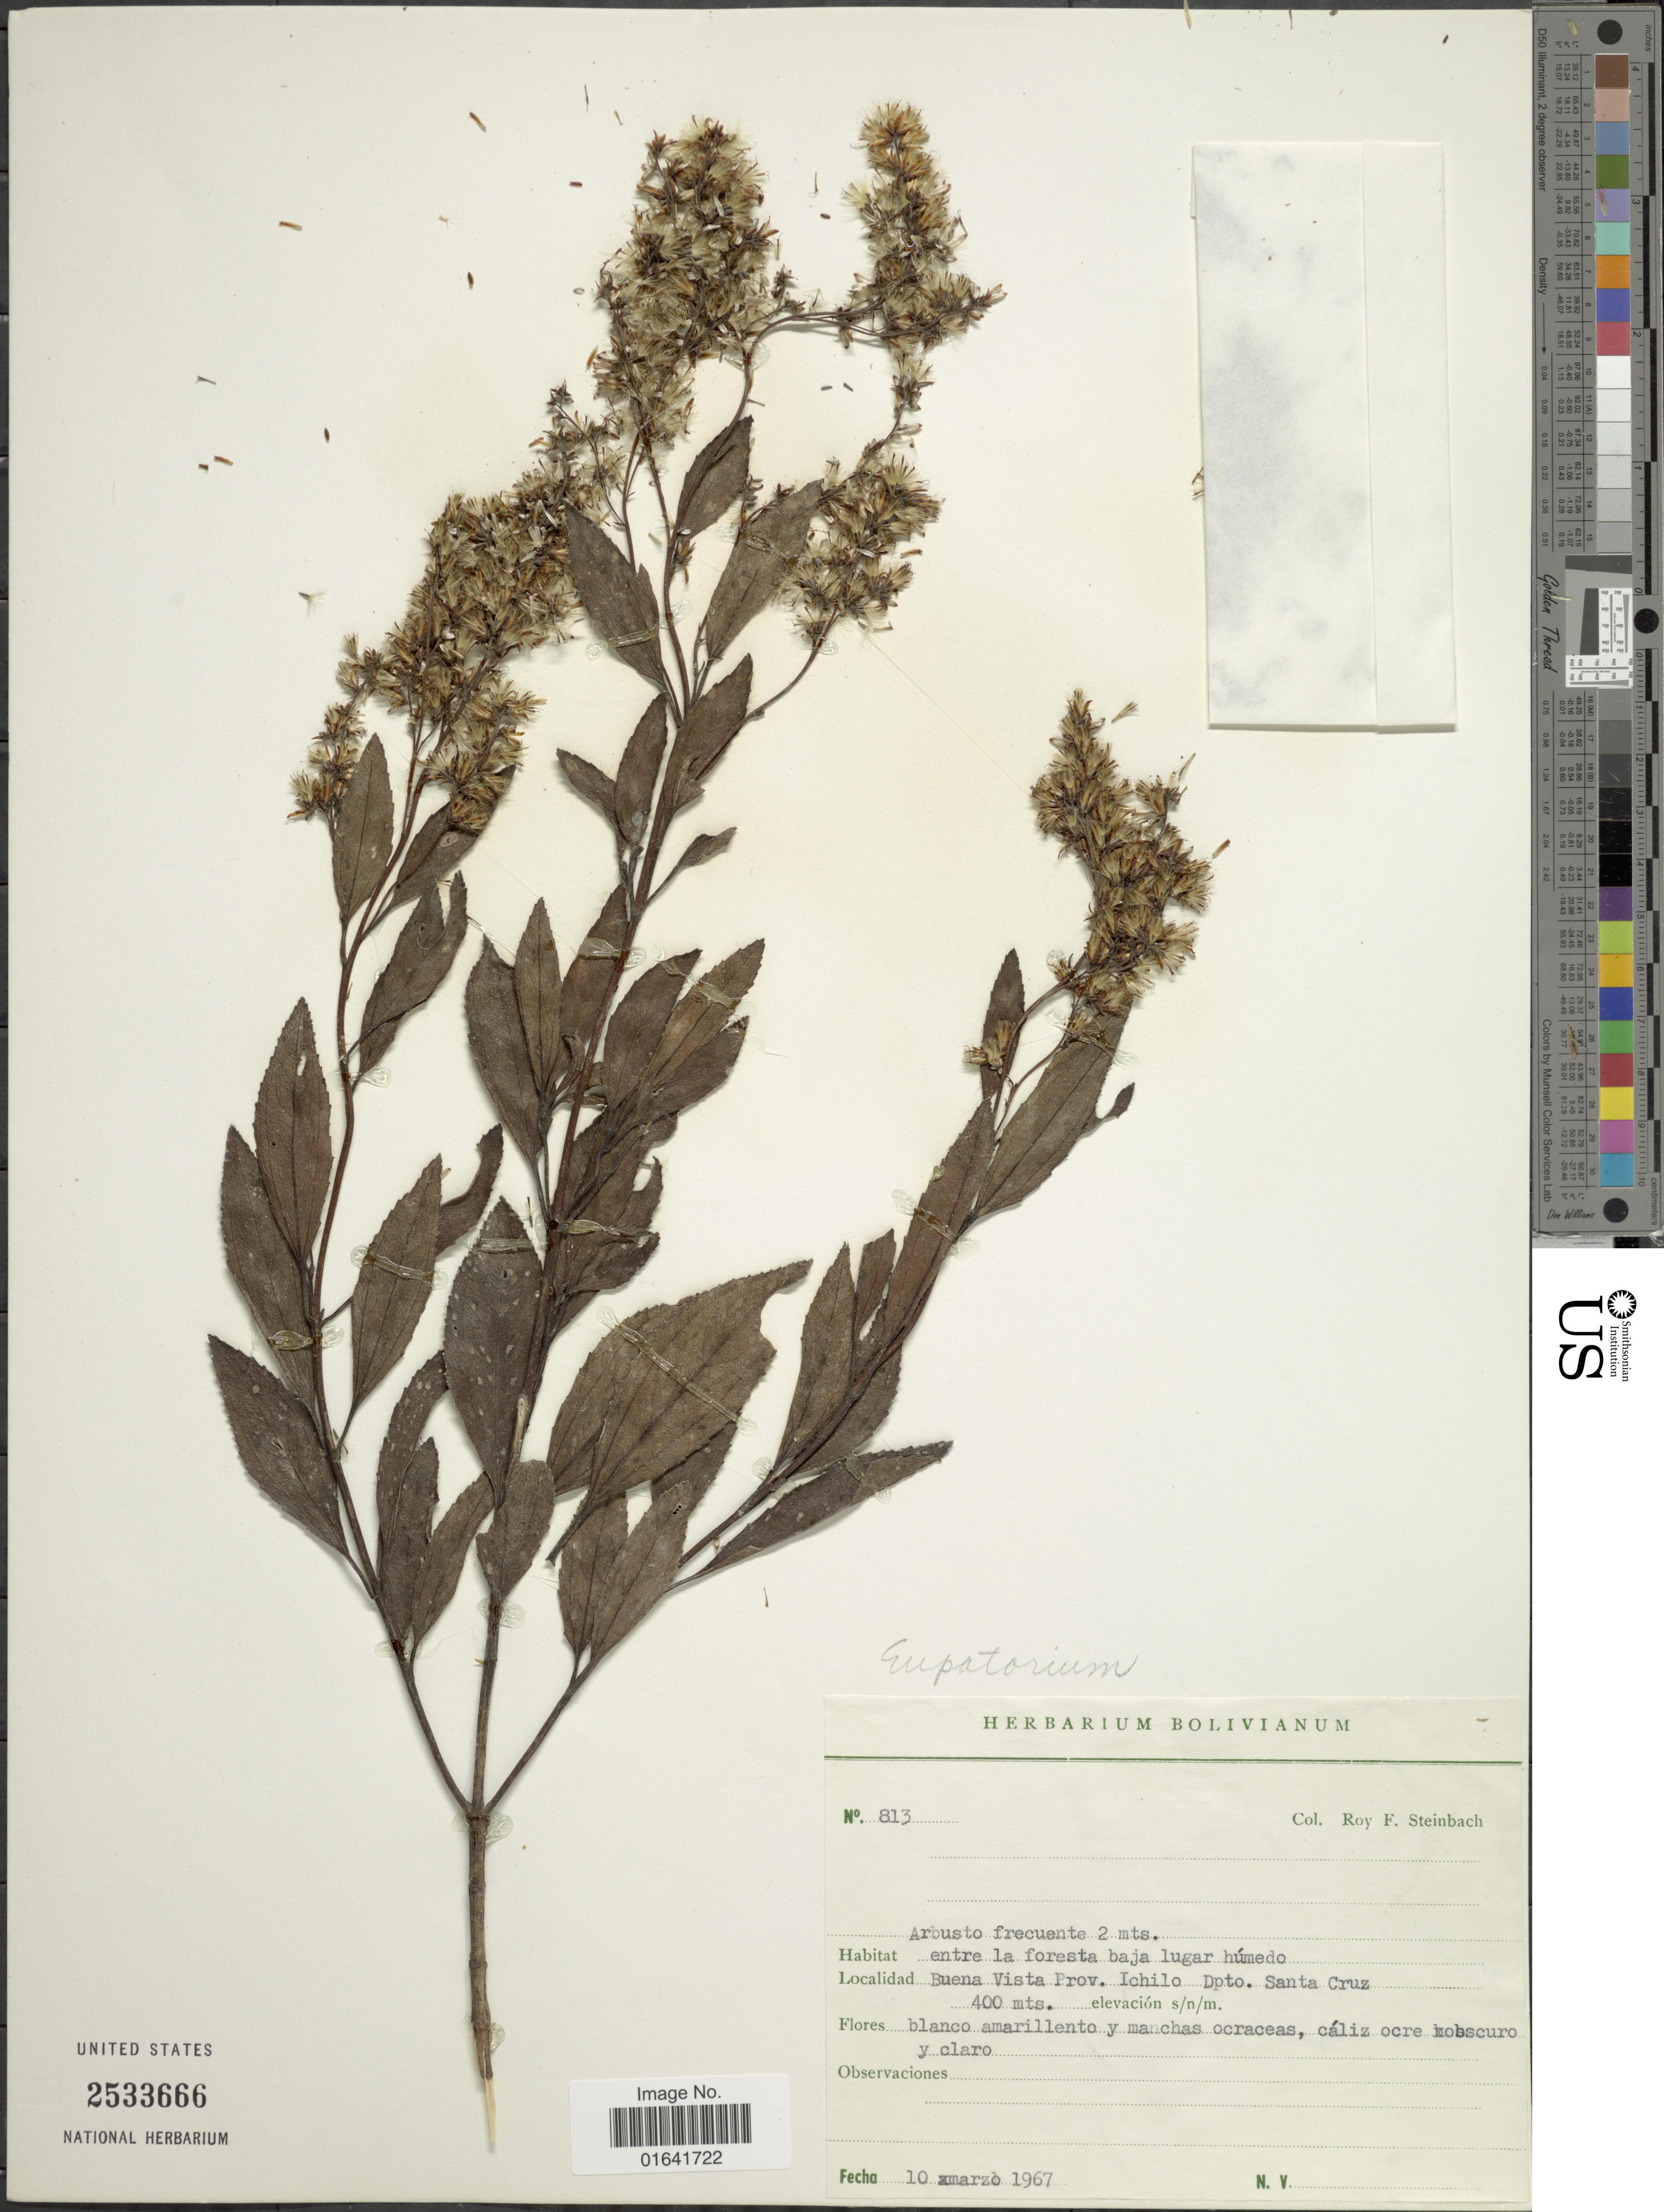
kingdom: Plantae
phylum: Tracheophyta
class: Magnoliopsida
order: Asterales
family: Asteraceae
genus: Raulinoreitzia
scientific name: Raulinoreitzia crenulata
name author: (Spreng.) R.M. King & H. Rob.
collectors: R. F. Steinbach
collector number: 813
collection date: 1967-03-10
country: Bolivia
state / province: Santa Cruz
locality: Entre la foresta baja lugar húmedo, Buena Vista prov. Ichilo Dpto. Santa Cruz.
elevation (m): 400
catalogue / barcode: US 2533666